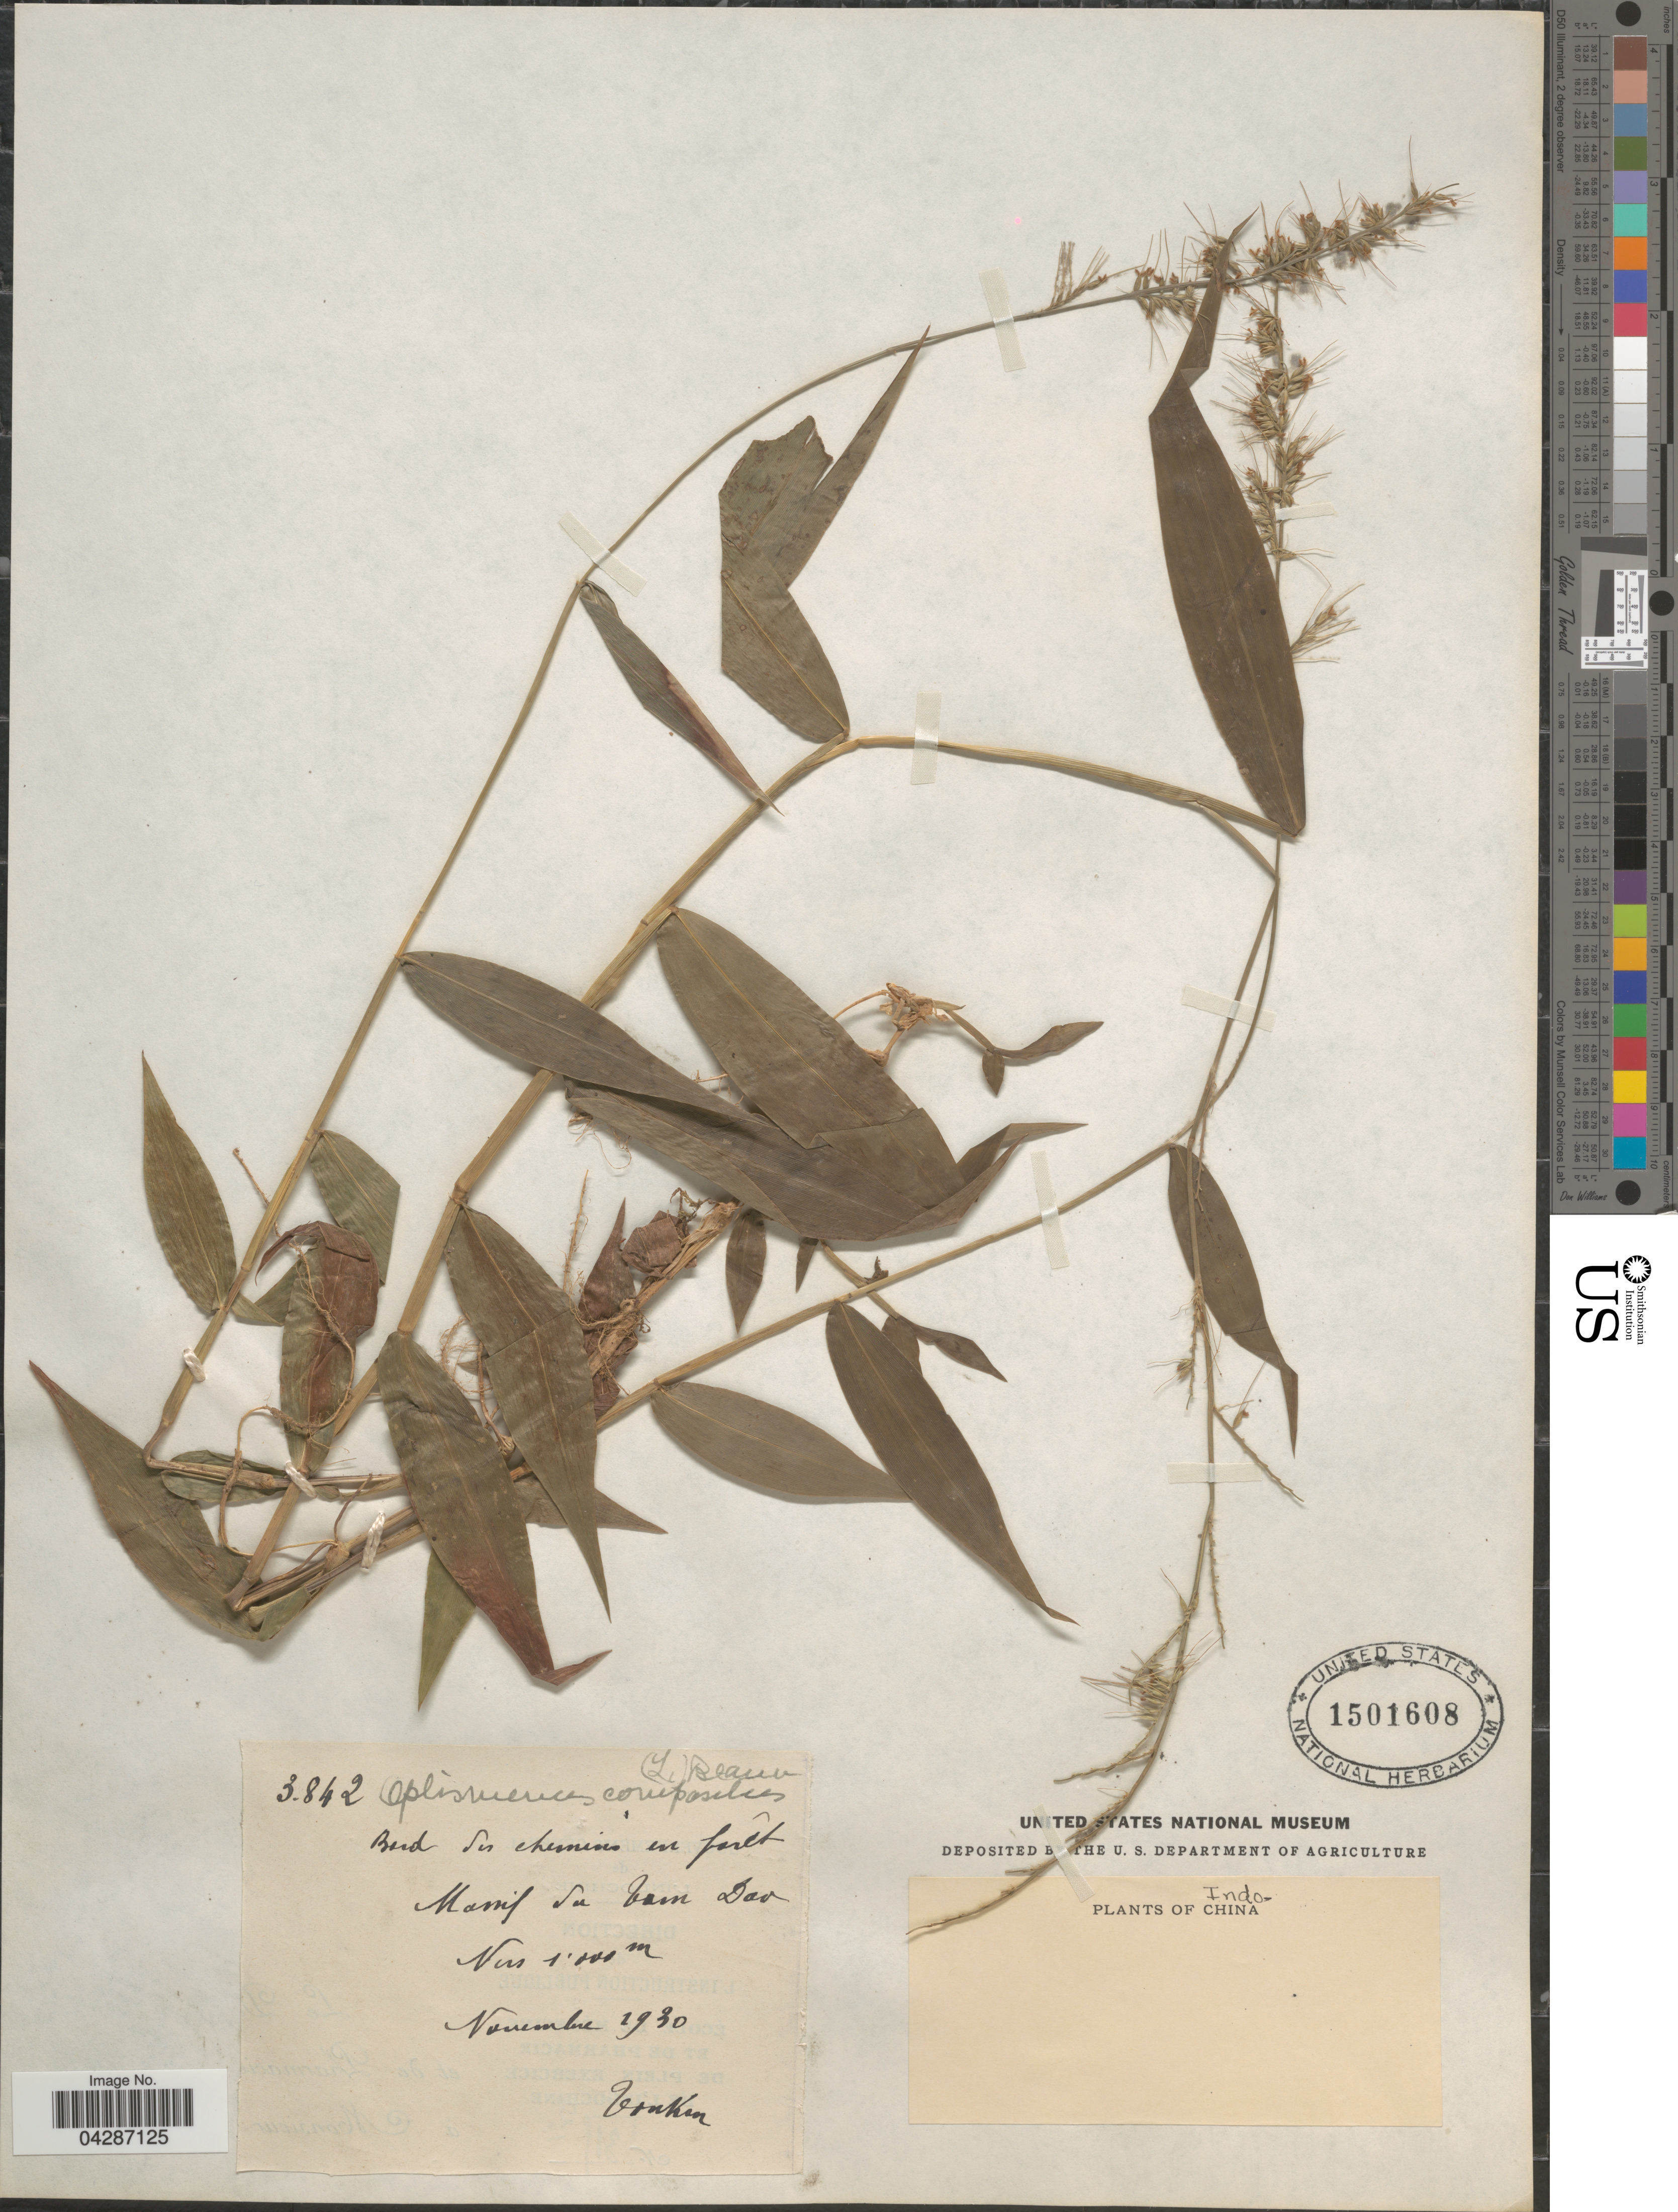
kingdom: Plantae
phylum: Tracheophyta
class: Liliopsida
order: Poales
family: Poaceae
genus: Oplismenus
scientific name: Oplismenus compositus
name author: (L.) P. Beauv.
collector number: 3842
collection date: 1930-11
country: Vietnam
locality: Bord du chemins en forêt Massif du Tam Dao. Indo-China. Tonkin.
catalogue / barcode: US 1501608